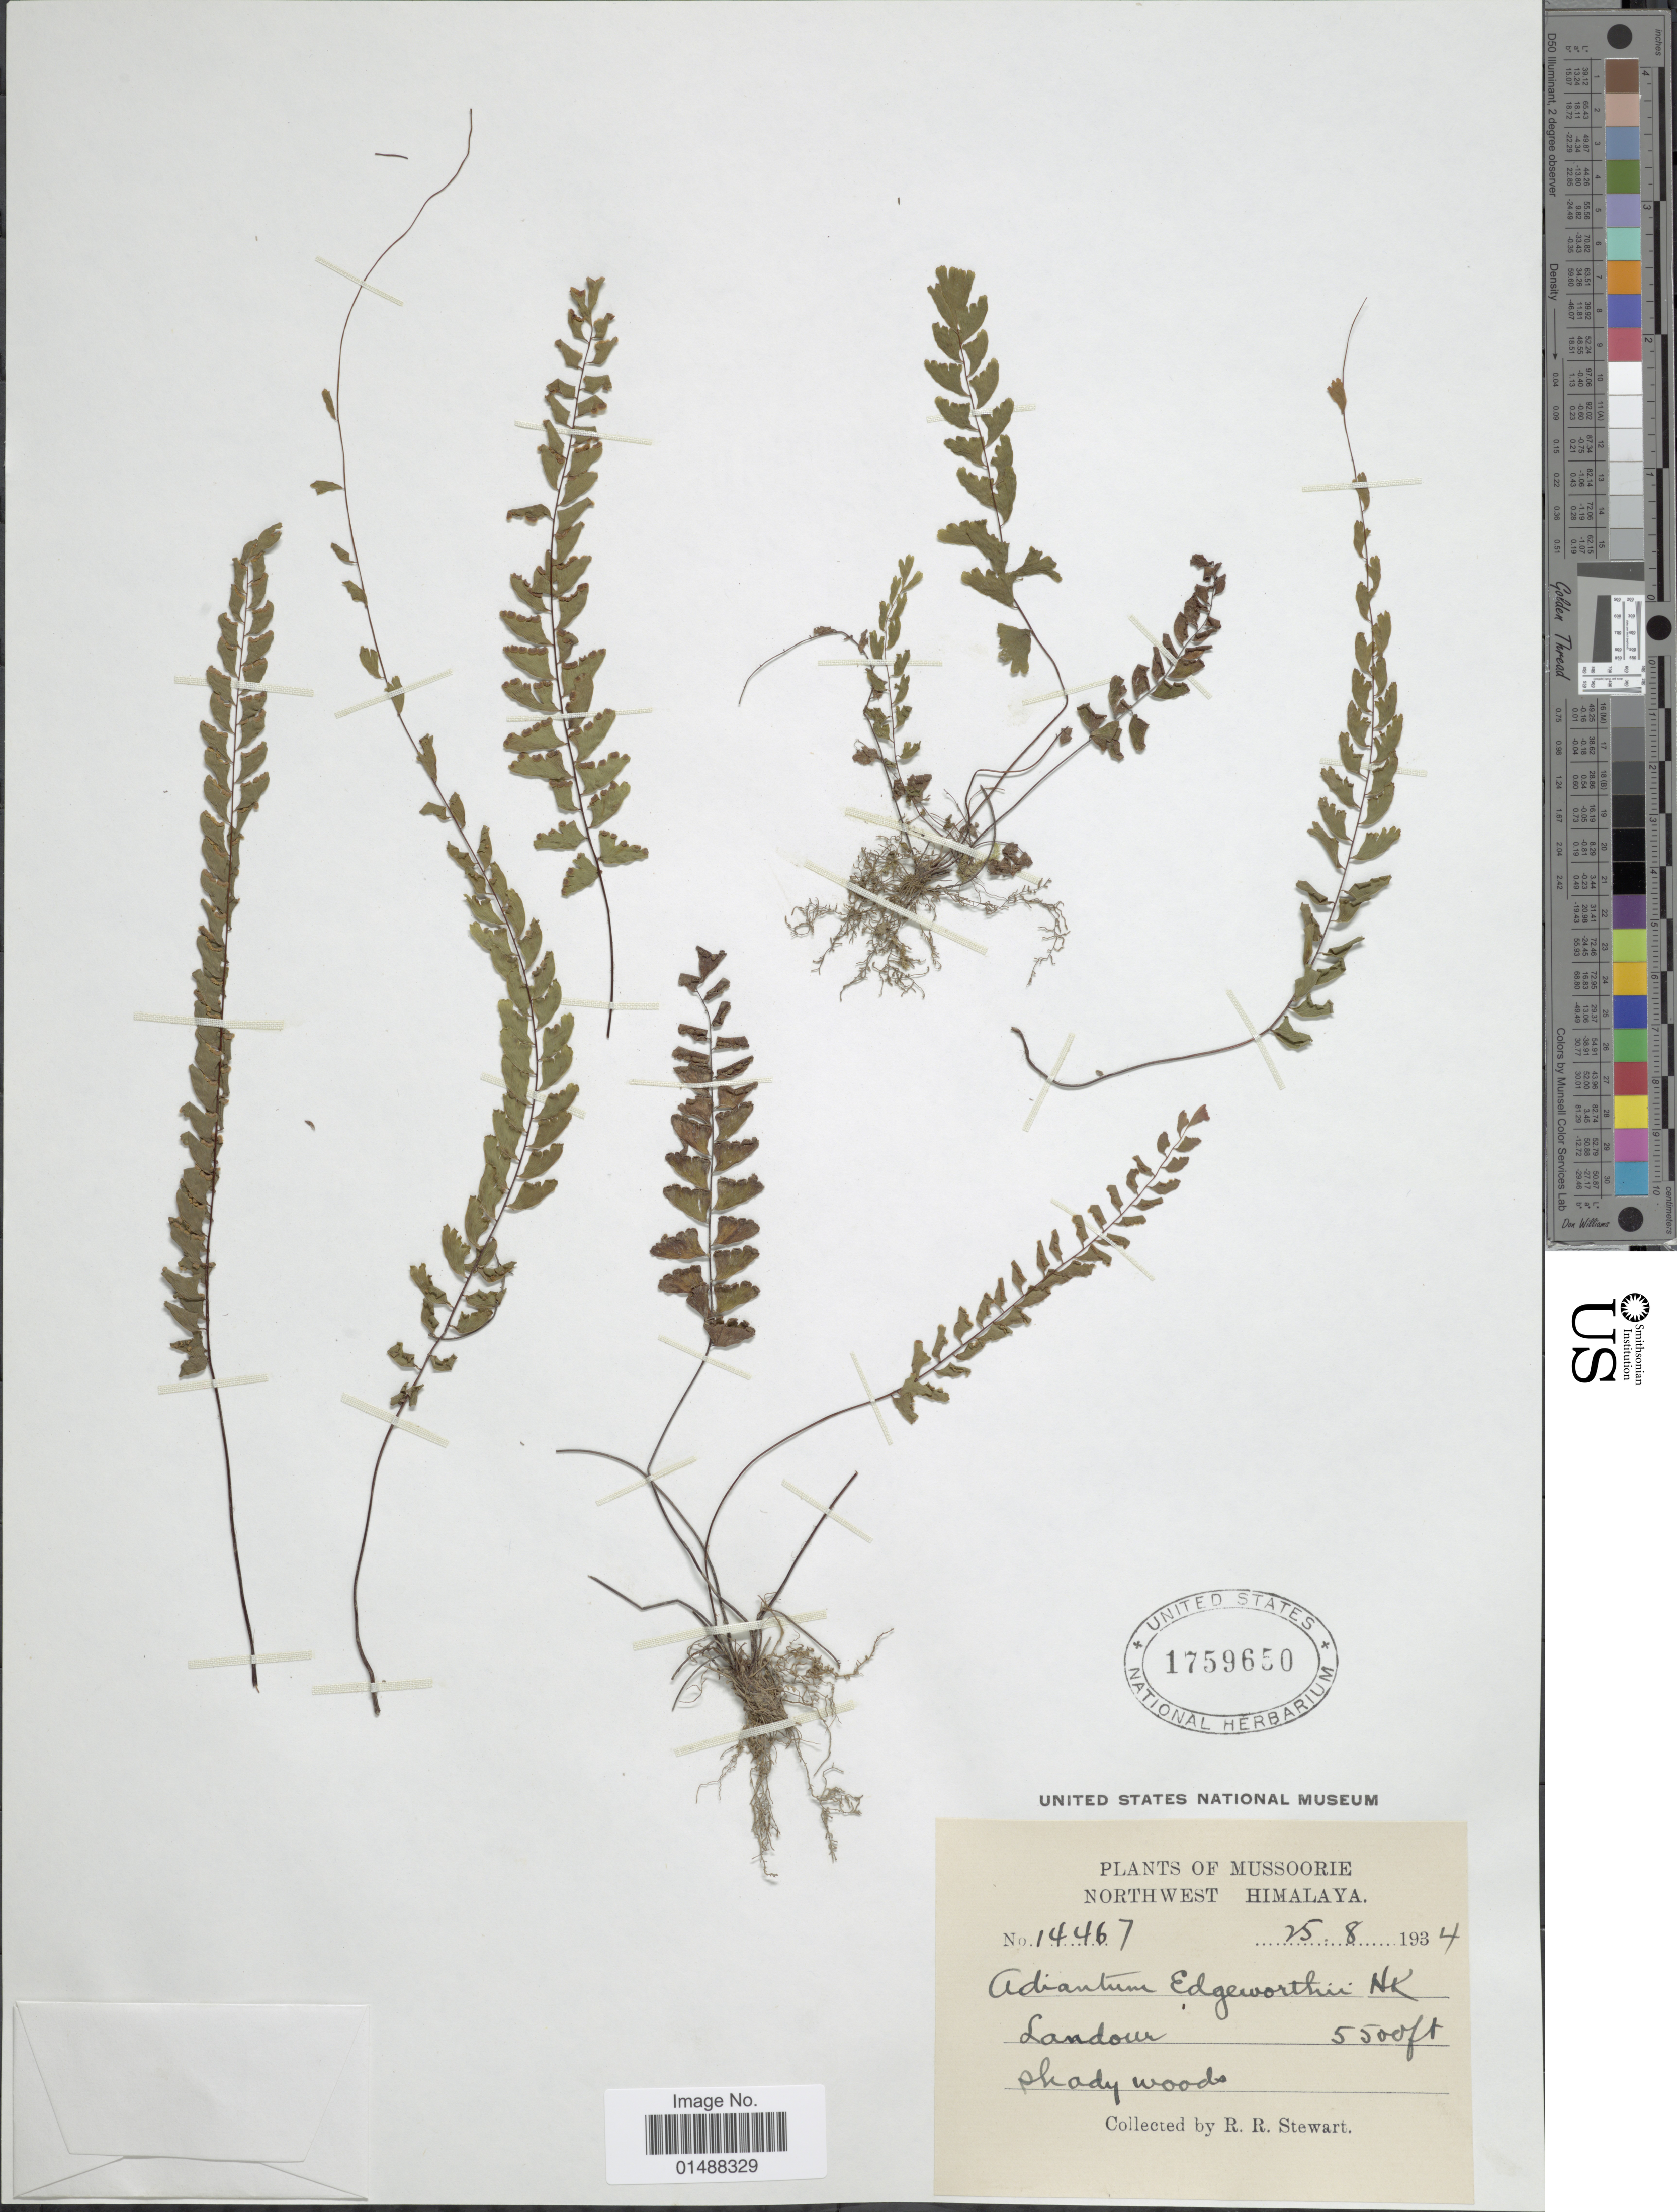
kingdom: Plantae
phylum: Tracheophyta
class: Polypodiopsida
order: Polypodiales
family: Pteridaceae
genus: Adiantum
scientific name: Adiantum edgeworthii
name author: Hook.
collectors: R. R. Stewart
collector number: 14467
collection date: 1934-08-25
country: India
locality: Mussoorie, Northwest Himalaya, Landour.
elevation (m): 1676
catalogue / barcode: US 1759650